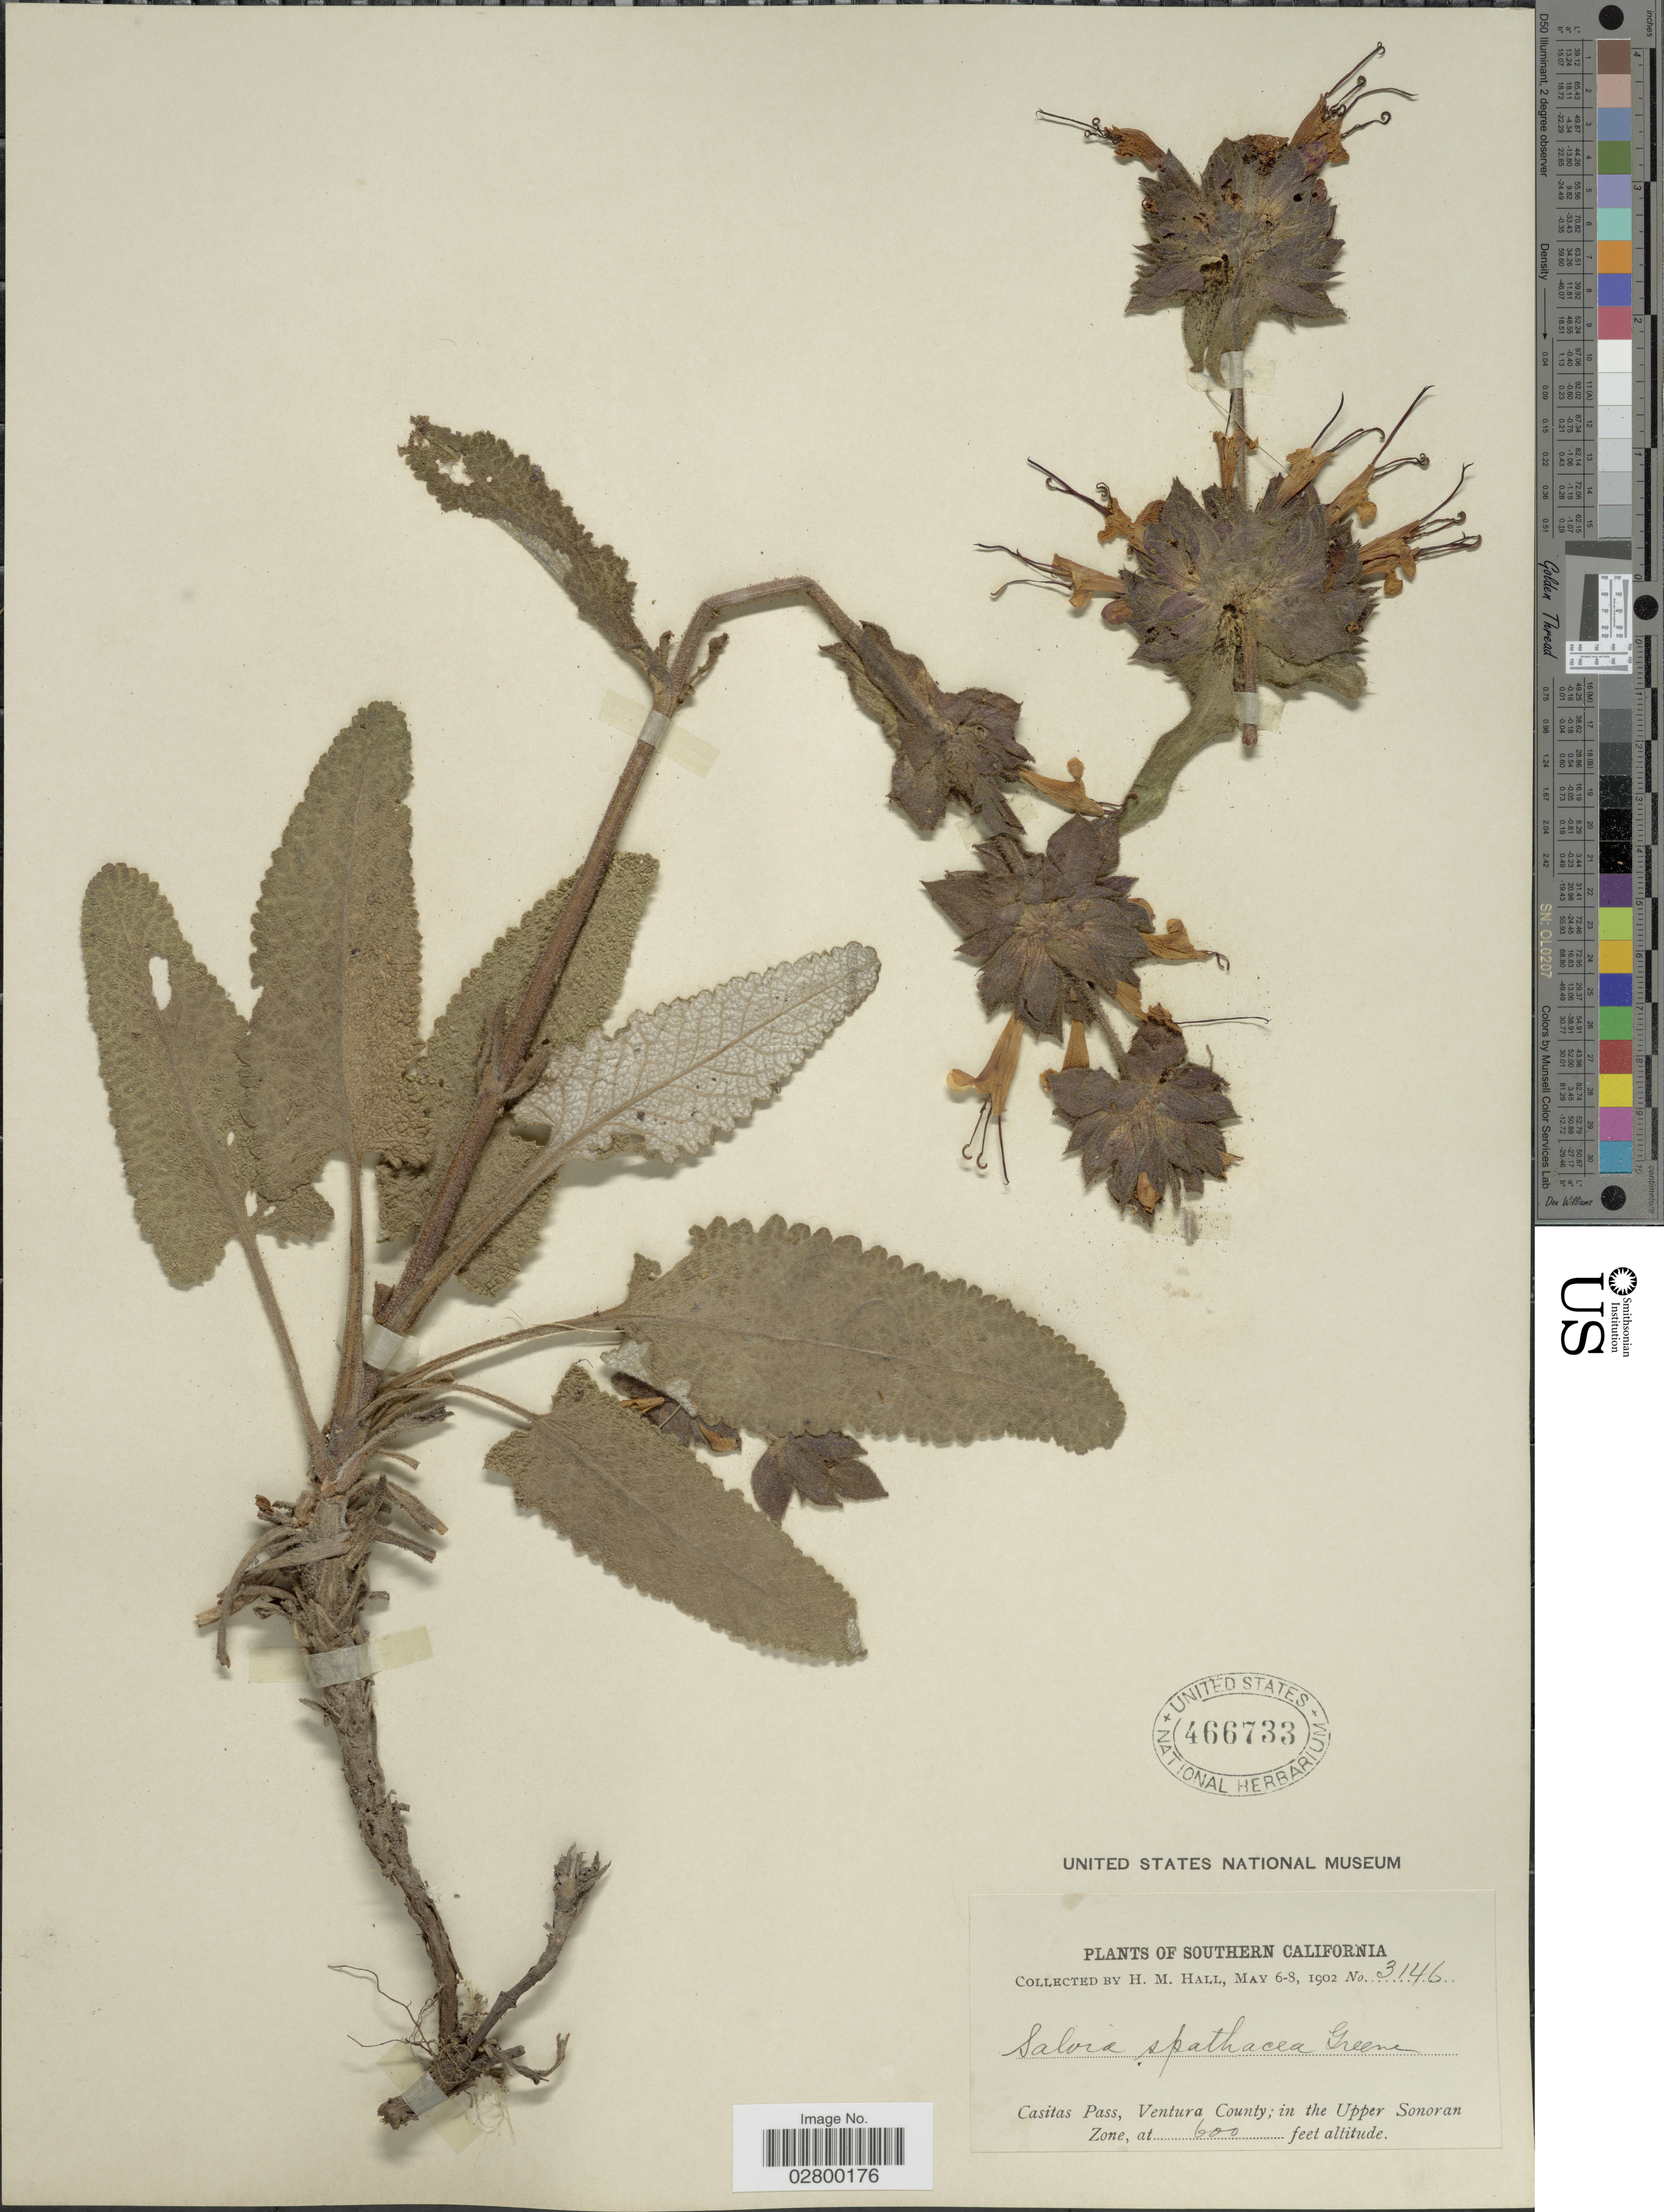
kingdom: Plantae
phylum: Tracheophyta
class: Magnoliopsida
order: Lamiales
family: Lamiaceae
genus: Salvia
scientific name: Salvia spathacea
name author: Greene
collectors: H. M. Hall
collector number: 3146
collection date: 1902-05-06/1902-05-08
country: United States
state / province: California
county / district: Ventura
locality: Southern California, Casitas Pass, Ventura County; in the Upper Sonoran Zone.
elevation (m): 183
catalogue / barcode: US 466733